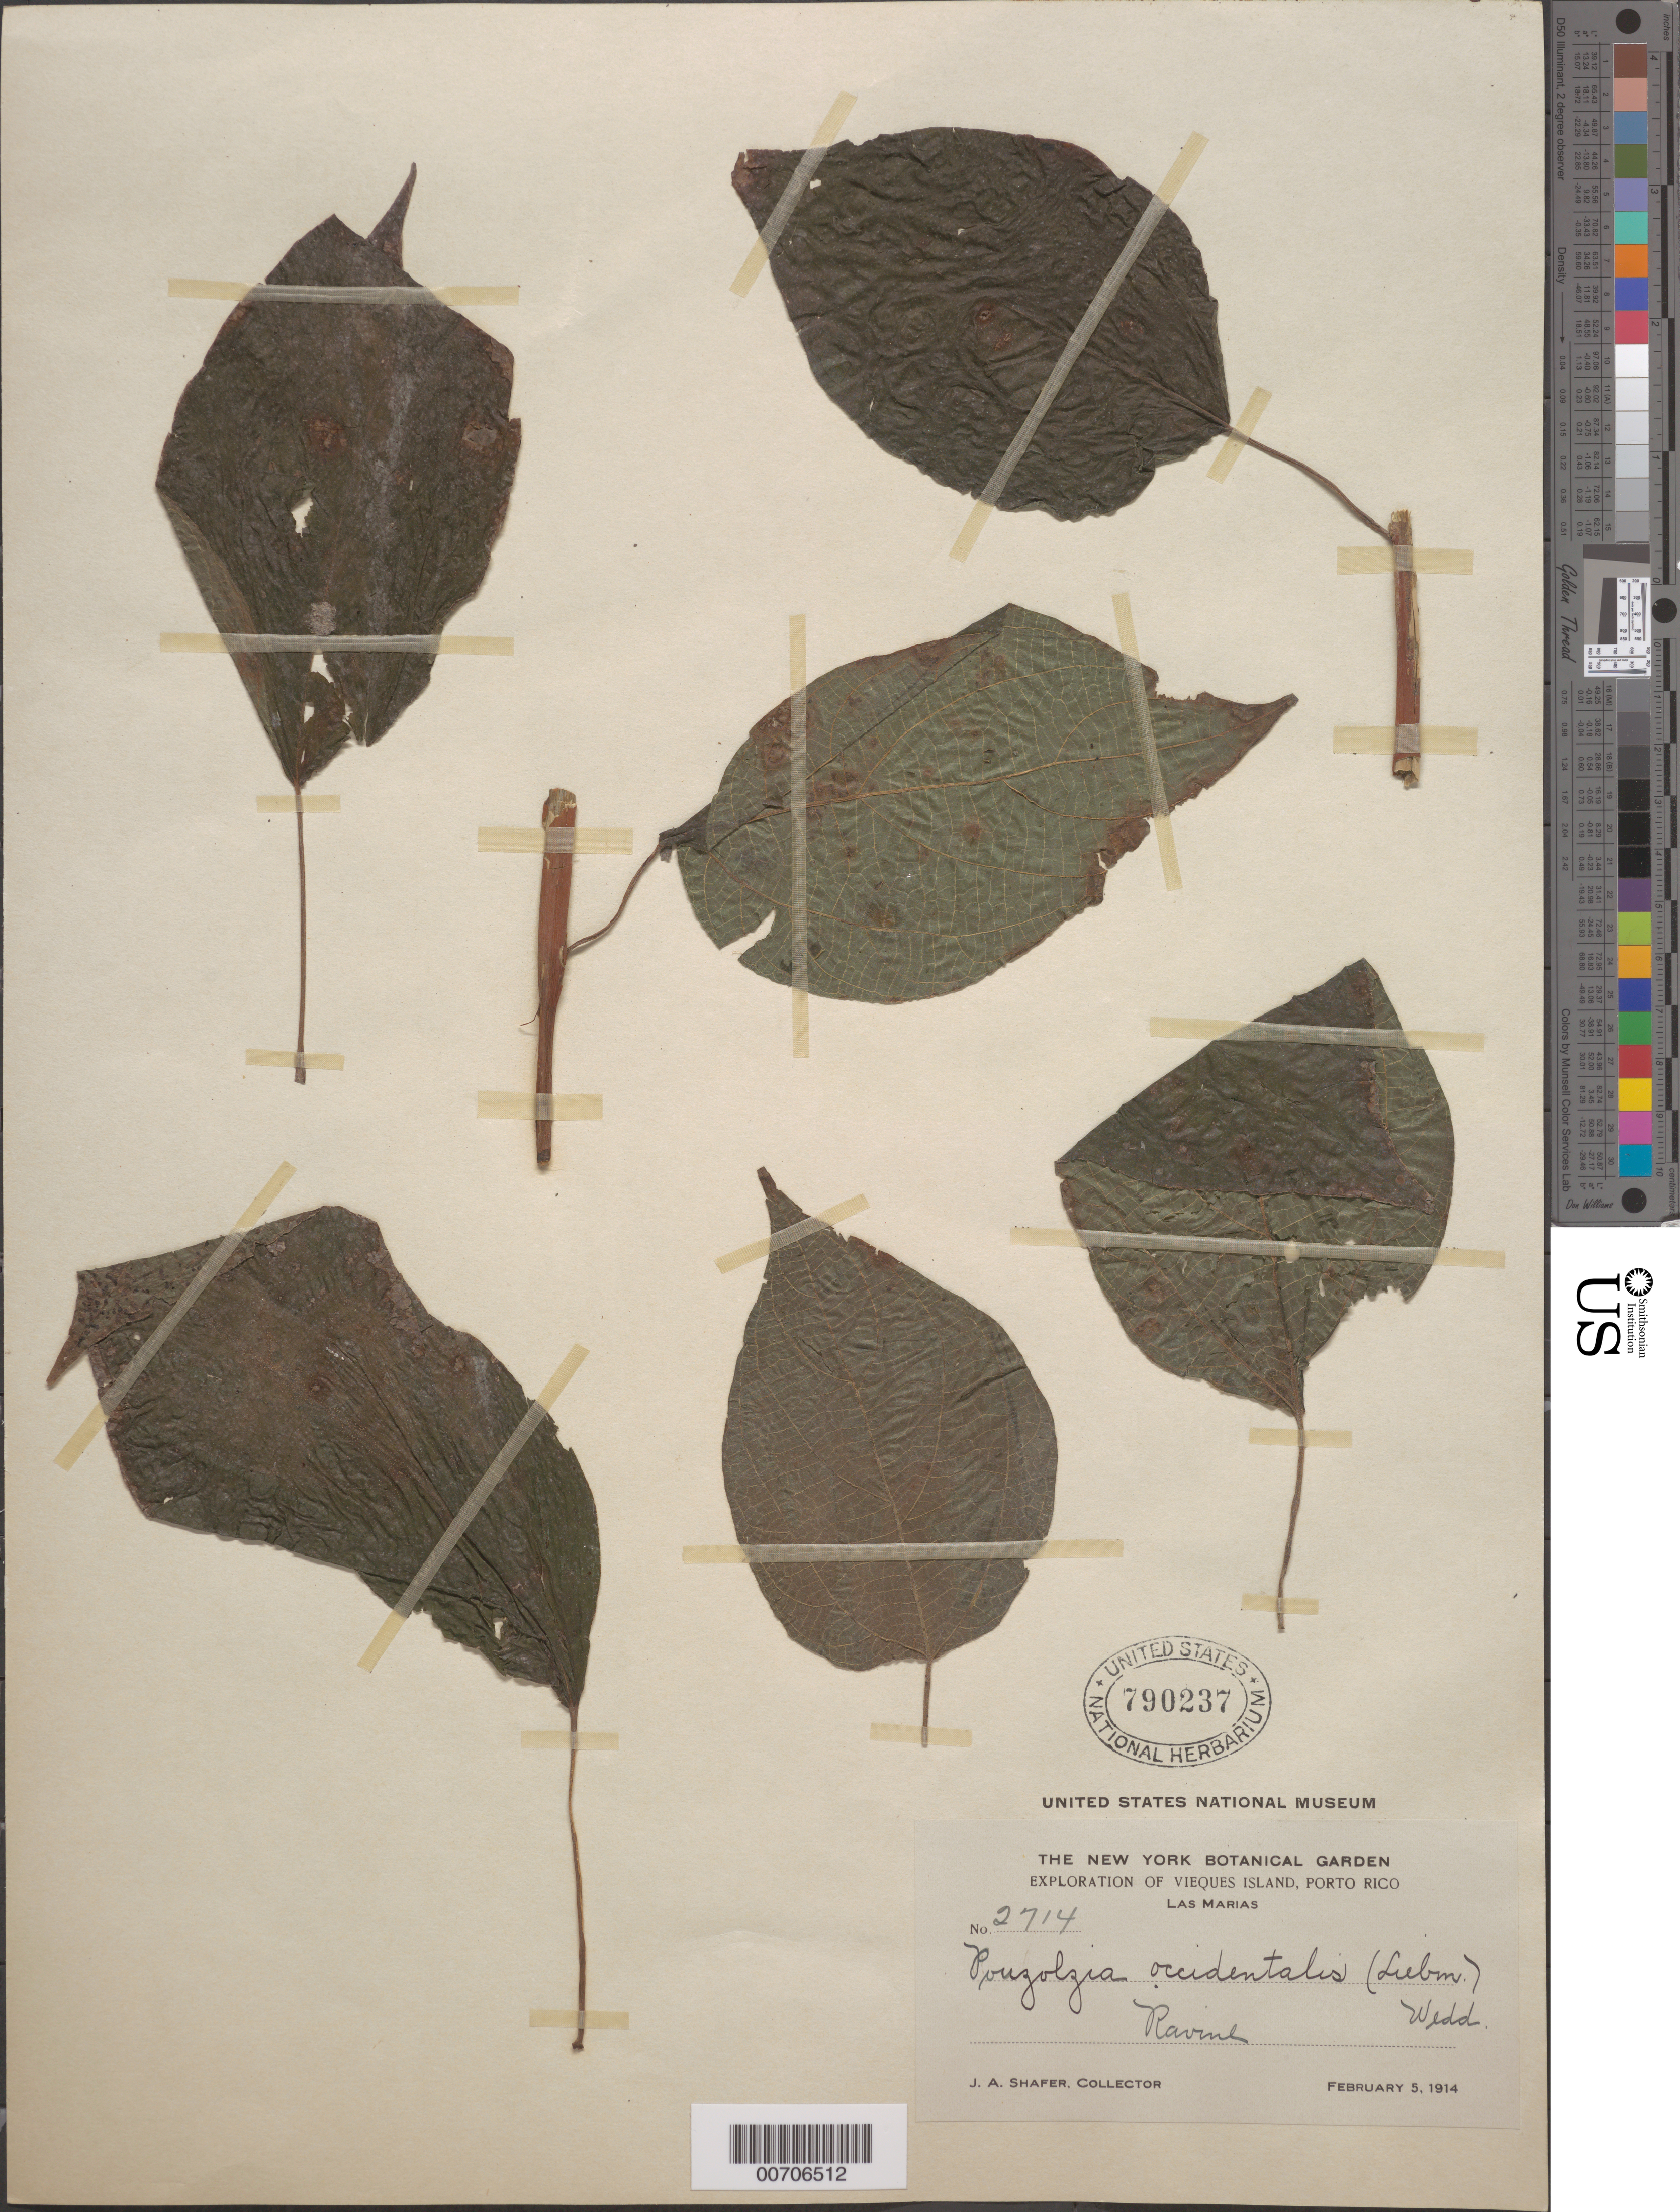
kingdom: Plantae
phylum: Tracheophyta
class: Magnoliopsida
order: Rosales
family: Urticaceae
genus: Pouzolzia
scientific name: Pouzolzia occidentalis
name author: (Liebm.) Wedd.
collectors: J. A. Shafer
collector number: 2714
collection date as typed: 05 Feb 1914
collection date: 1914-02-05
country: Puerto Rico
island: Vieques Island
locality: Las Marias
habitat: Ravine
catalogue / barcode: US 790237